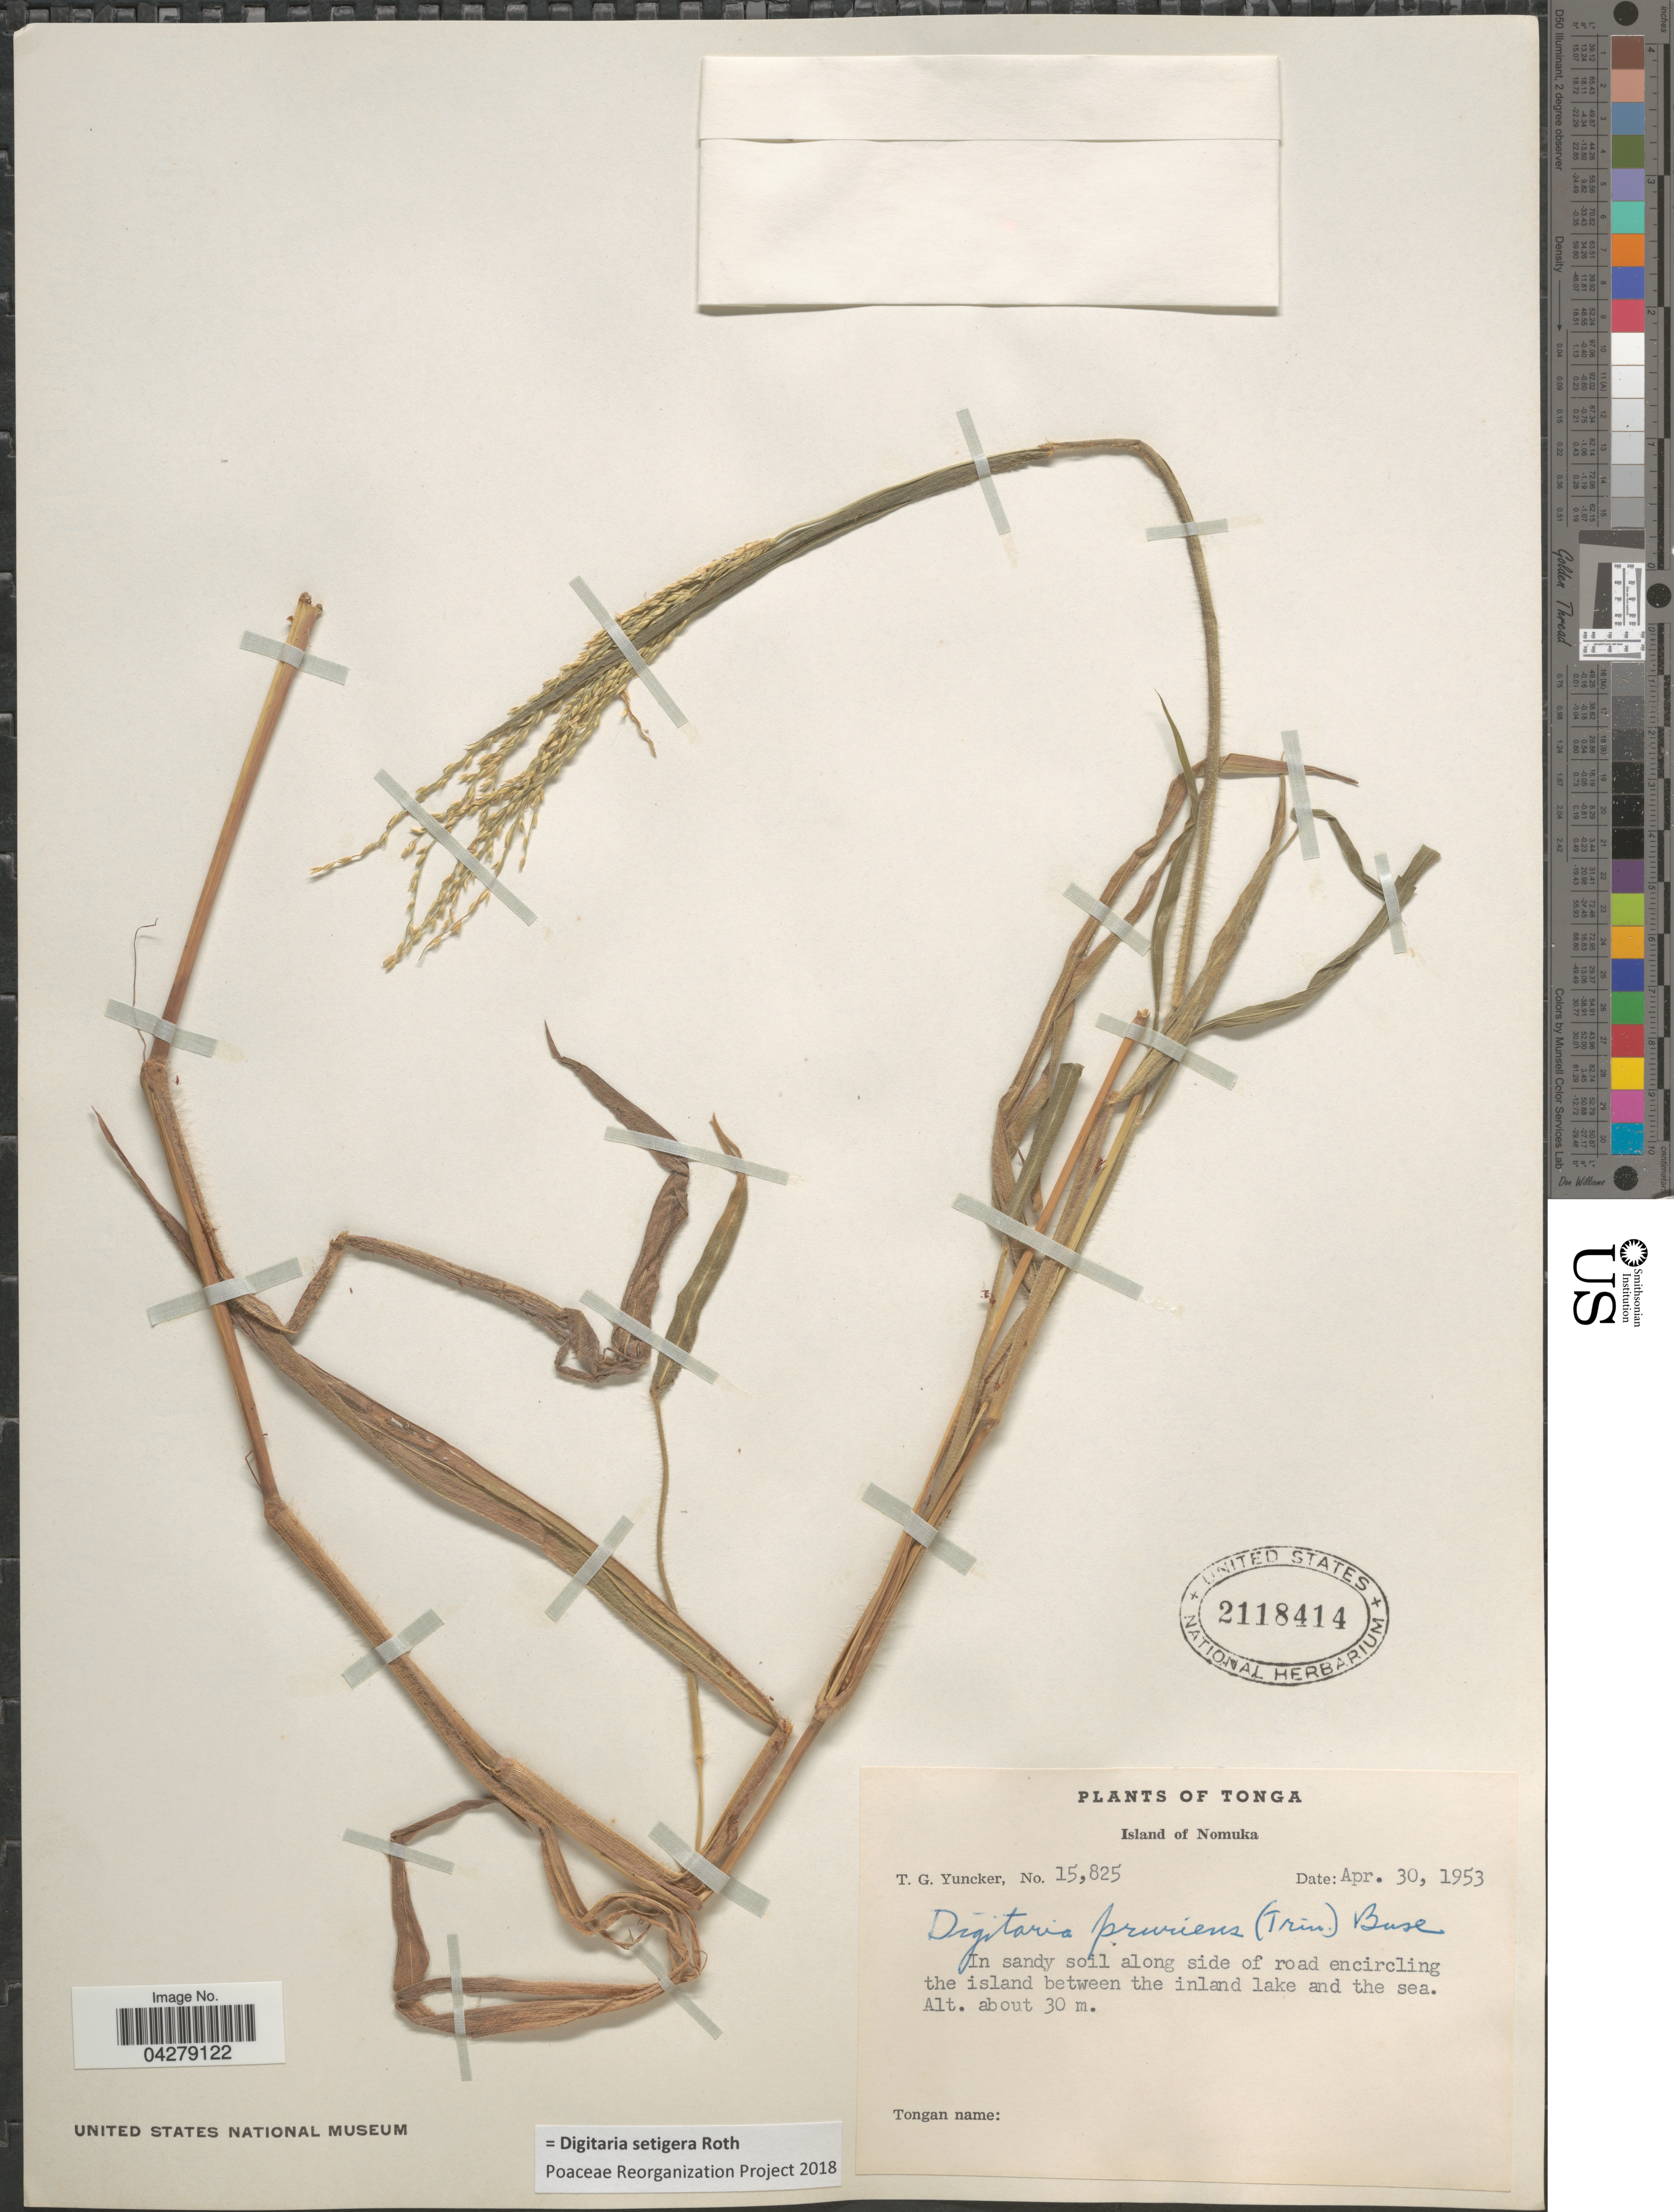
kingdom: Plantae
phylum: Tracheophyta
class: Liliopsida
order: Poales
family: Poaceae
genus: Digitaria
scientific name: Digitaria setigera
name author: Roth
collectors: T. G. Yuncker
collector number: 15825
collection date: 1953-04-30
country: Tonga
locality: Island of Nomuka. In sandy soil along side of road encircling the island between the inland lake and the sea.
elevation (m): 30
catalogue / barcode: US 2118414